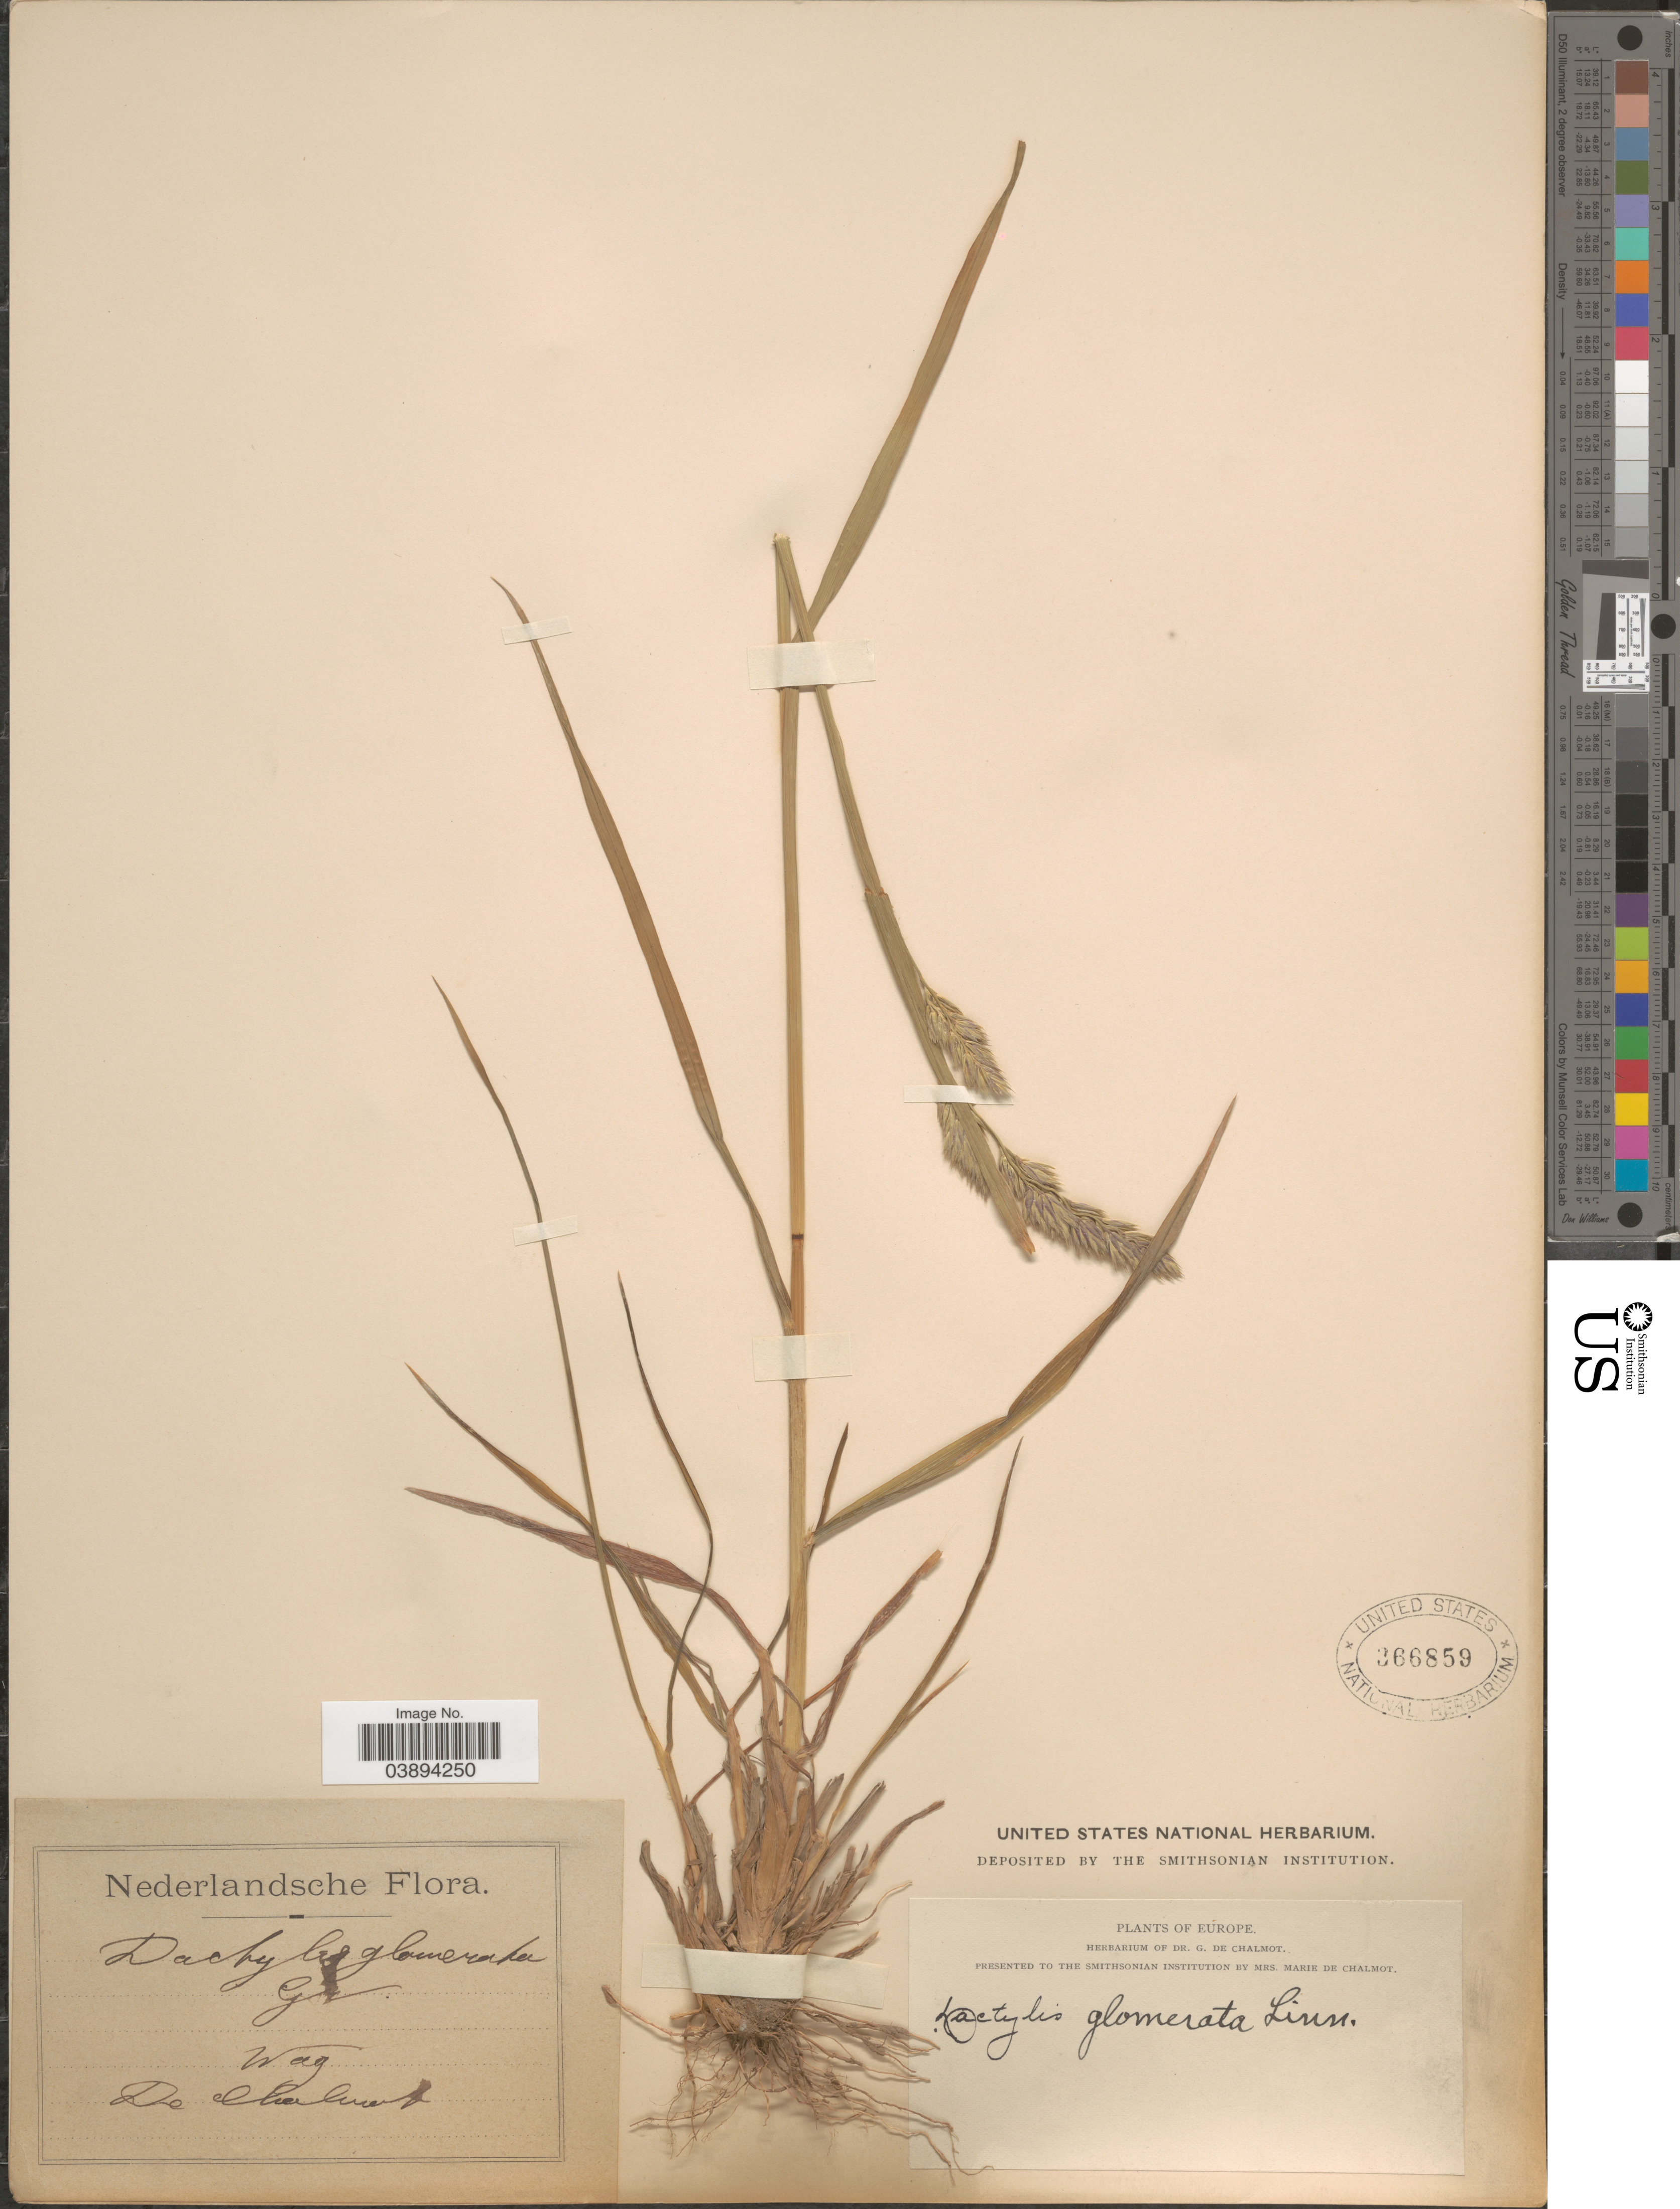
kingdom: Plantae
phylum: Tracheophyta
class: Liliopsida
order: Poales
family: Poaceae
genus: Dactylis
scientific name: Dactylis glomerata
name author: L.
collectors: G. de Chalmot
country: Netherlands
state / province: Gelderland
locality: Wag.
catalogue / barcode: US 366859